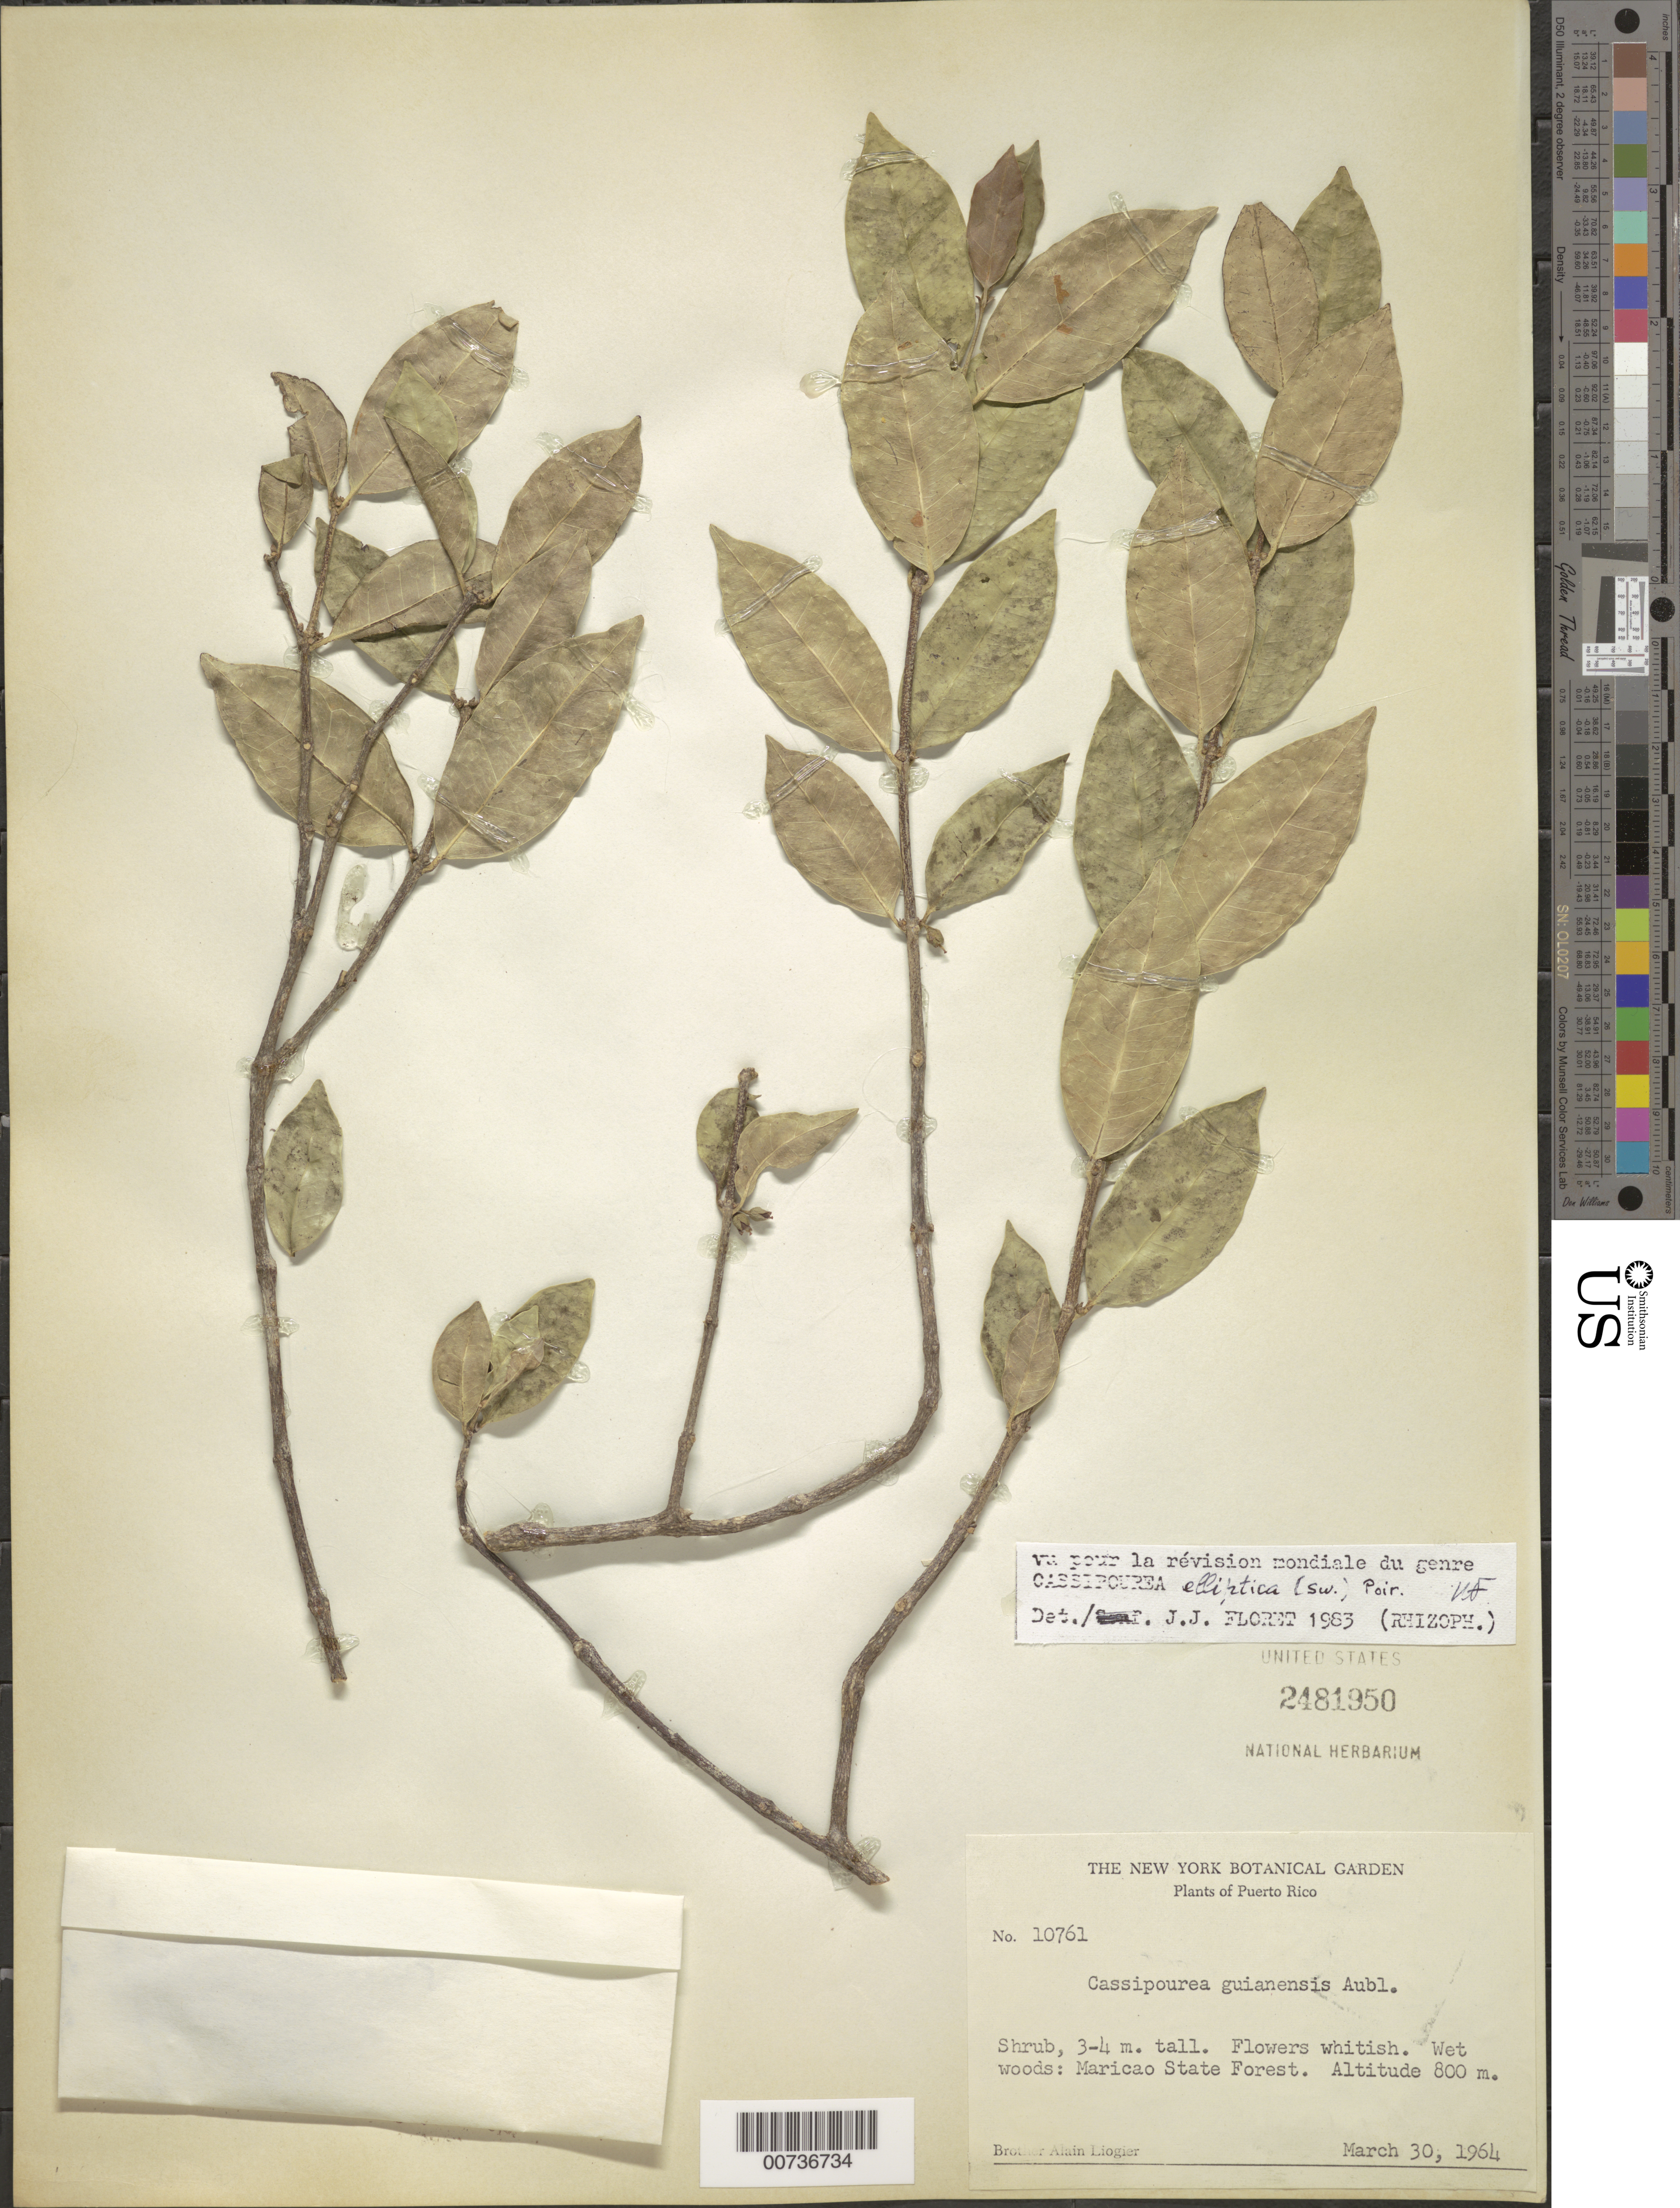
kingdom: Plantae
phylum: Tracheophyta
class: Magnoliopsida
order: Malpighiales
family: Rhizophoraceae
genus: Cassipourea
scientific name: Cassipourea elliptica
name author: (Sw.) Poir.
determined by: Floret, J. J.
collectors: A. H. Liogier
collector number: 10761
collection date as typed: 30 Mar 1964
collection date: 1964-03-30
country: Puerto Rico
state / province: Maricao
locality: Maricao State Forest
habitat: Wet woods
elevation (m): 800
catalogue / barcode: US 2481950